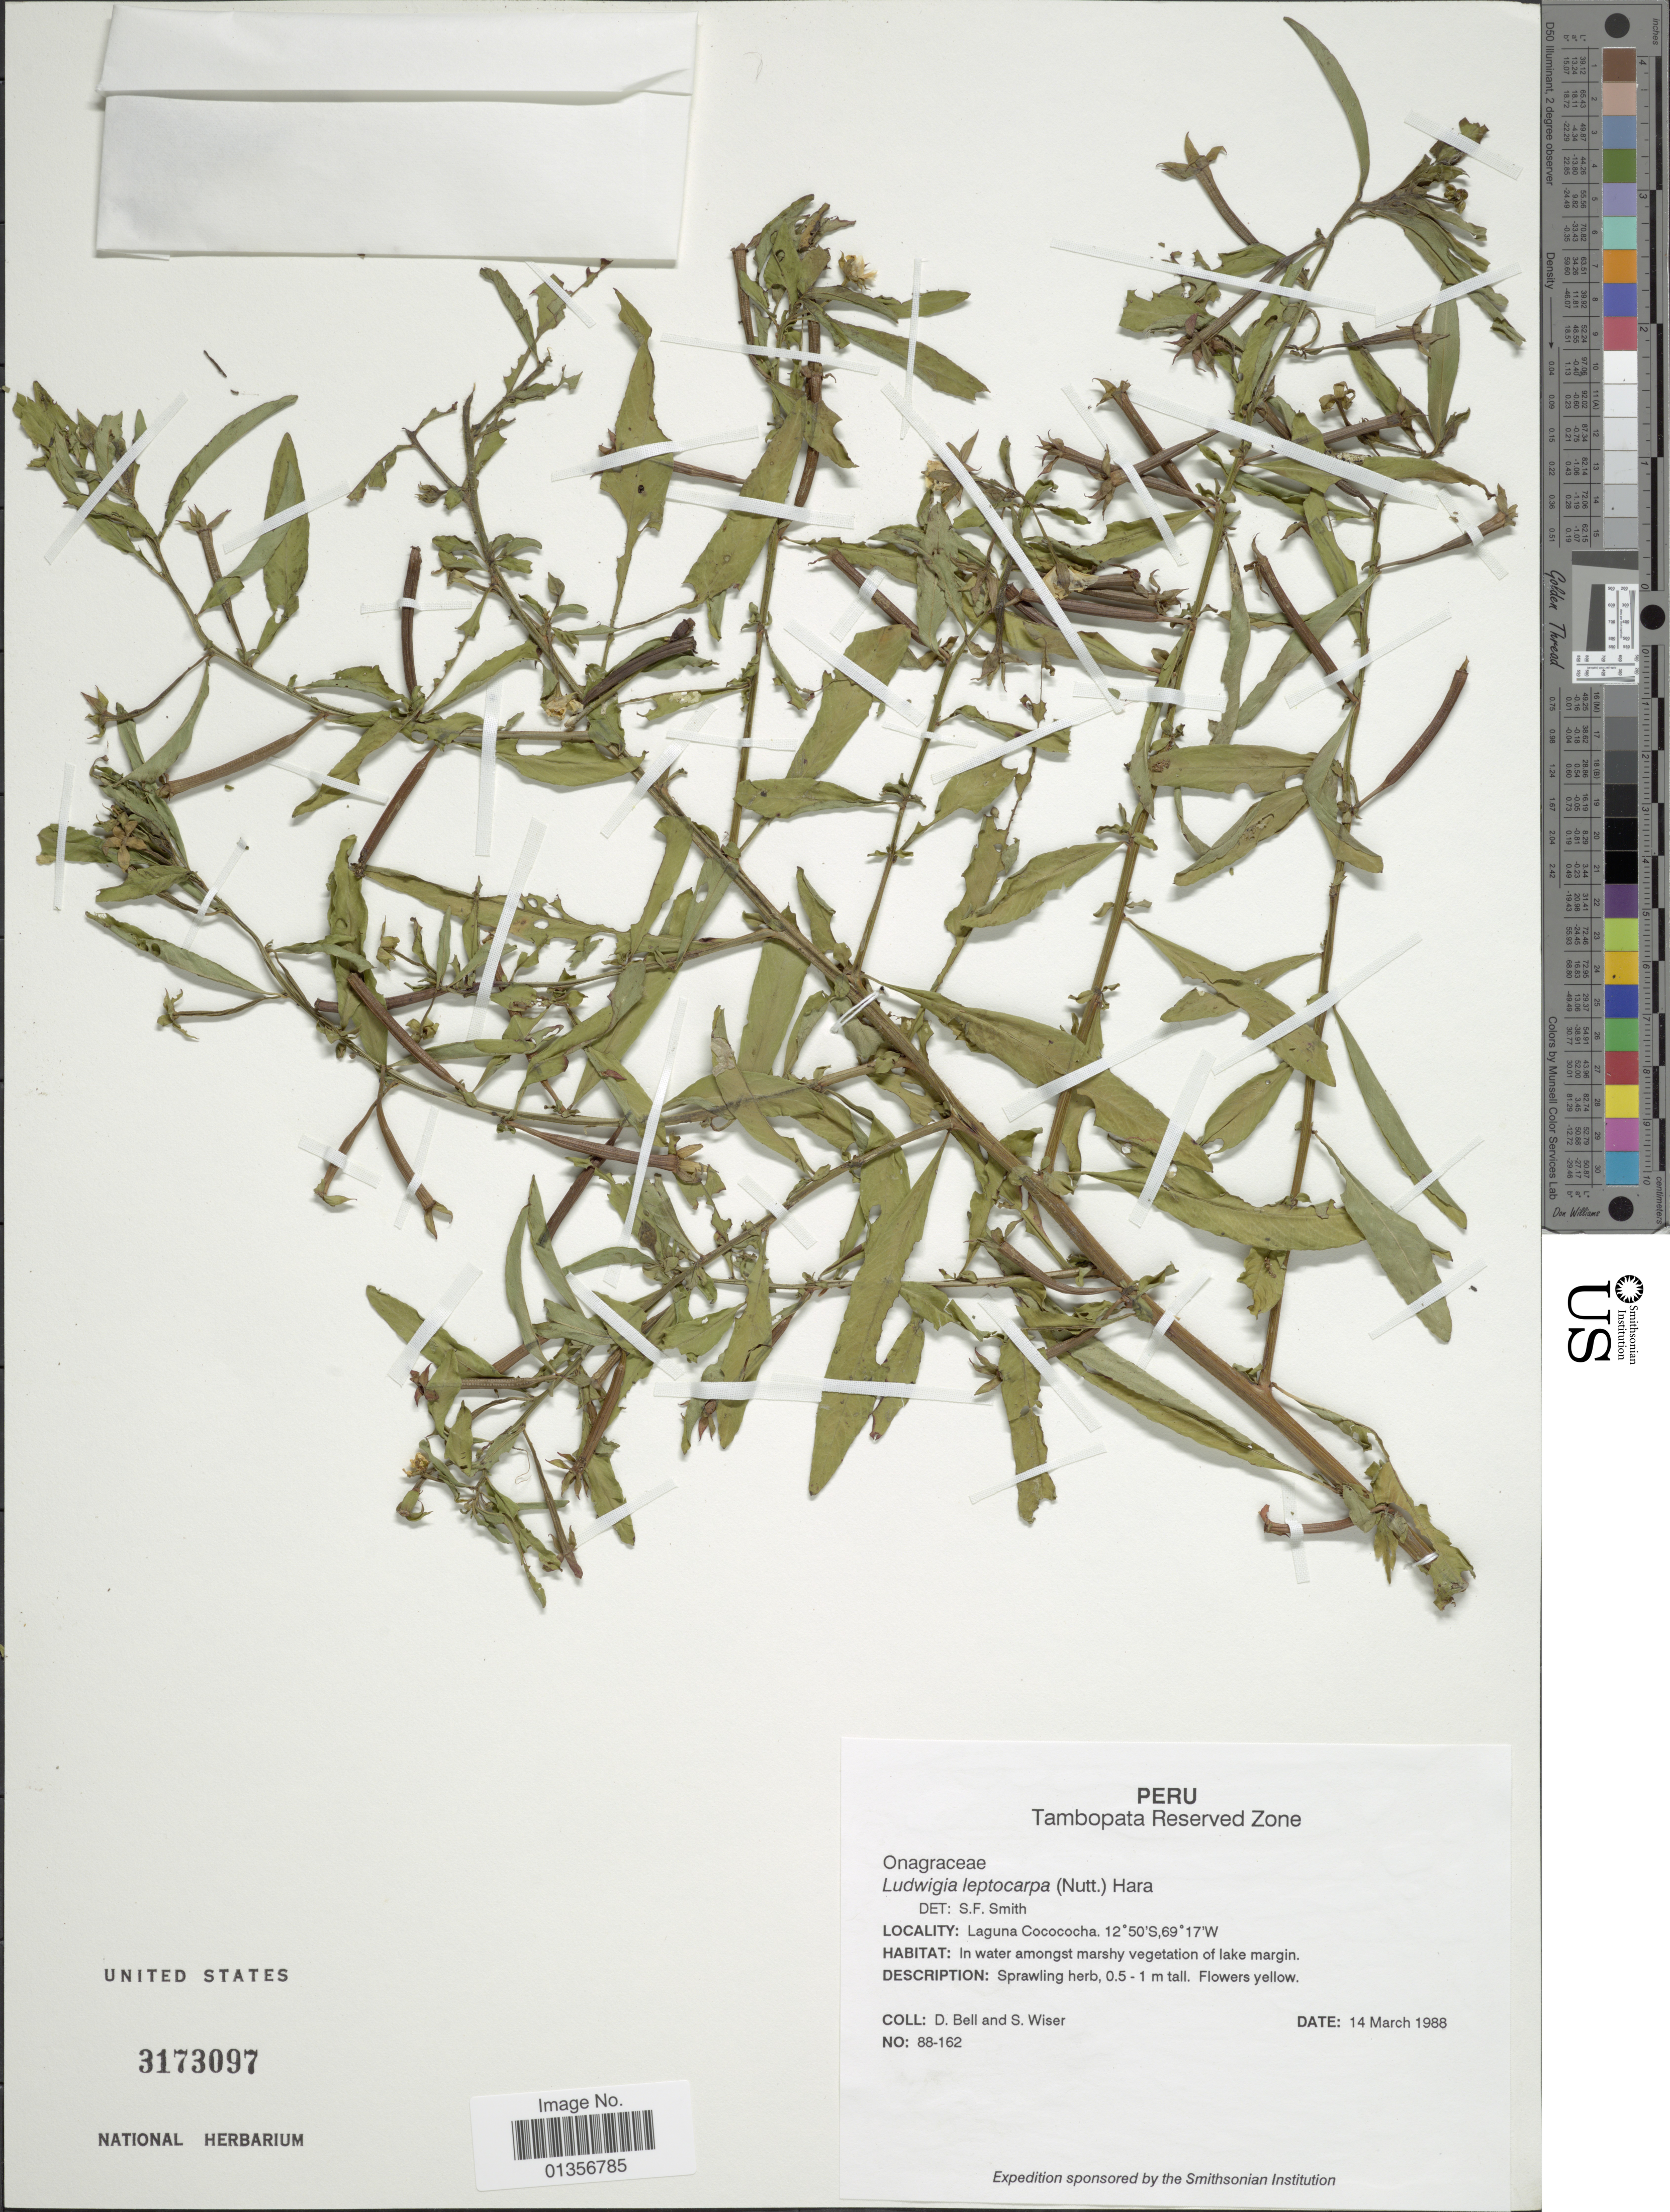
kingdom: Plantae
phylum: Tracheophyta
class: Magnoliopsida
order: Myrtales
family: Onagraceae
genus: Ludwigia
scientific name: Ludwigia leptocarpa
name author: (Nutt.) H. Hara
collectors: D. A. Bell & S. Wiser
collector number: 88-162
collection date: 1988-03-14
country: Peru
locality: Tambopata Reserved Zone, Laguna Cocococha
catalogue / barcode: US 3173097